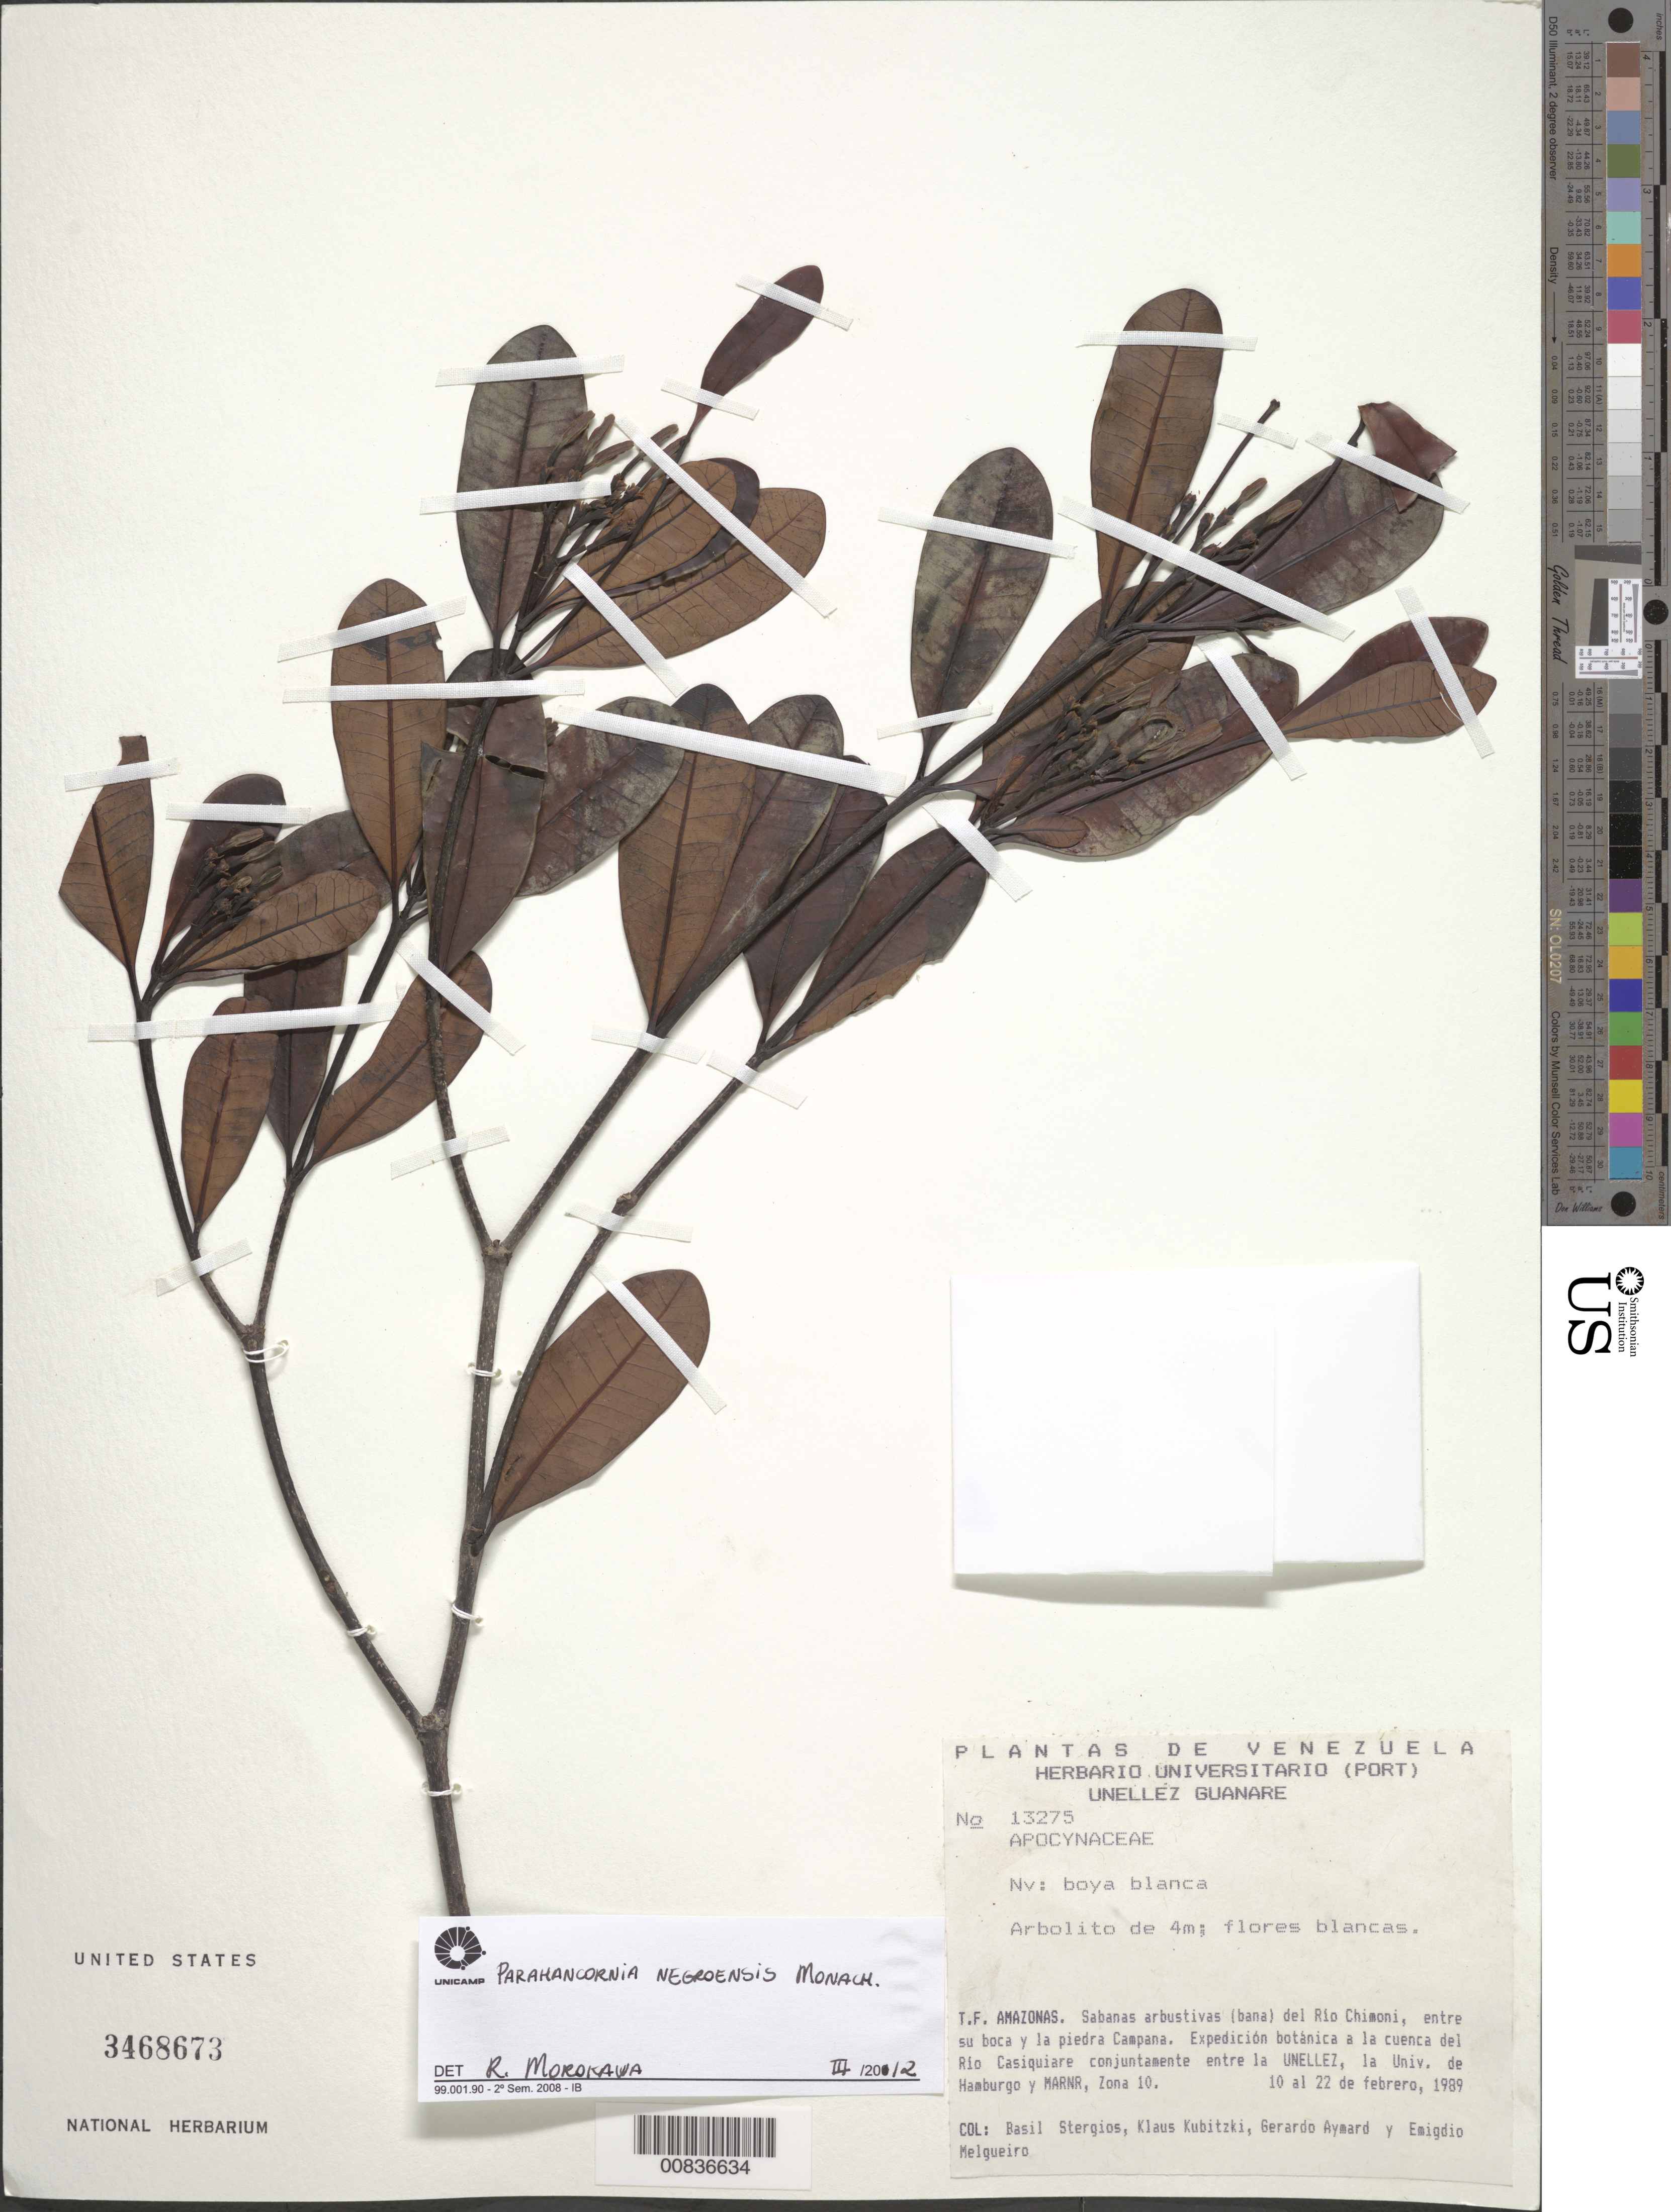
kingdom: Plantae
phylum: Tracheophyta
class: Magnoliopsida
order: Gentianales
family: Apocynaceae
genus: Parahancornia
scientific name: Parahancornia negroensis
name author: Monach.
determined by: Morokawa, R.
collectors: B. G. Stergios, K. Kubitzki, G. A. Aymard & E. Melgueiro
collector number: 13275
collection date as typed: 10-Feb-89 to 22-Feb-89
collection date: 1989-02-10/1989-02-22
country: Venezuela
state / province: Amazonas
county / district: Río Negro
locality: Río Chimoni, entre su boca y la piedra Campana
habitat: Sabana arbustivas del río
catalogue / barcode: US 3468673